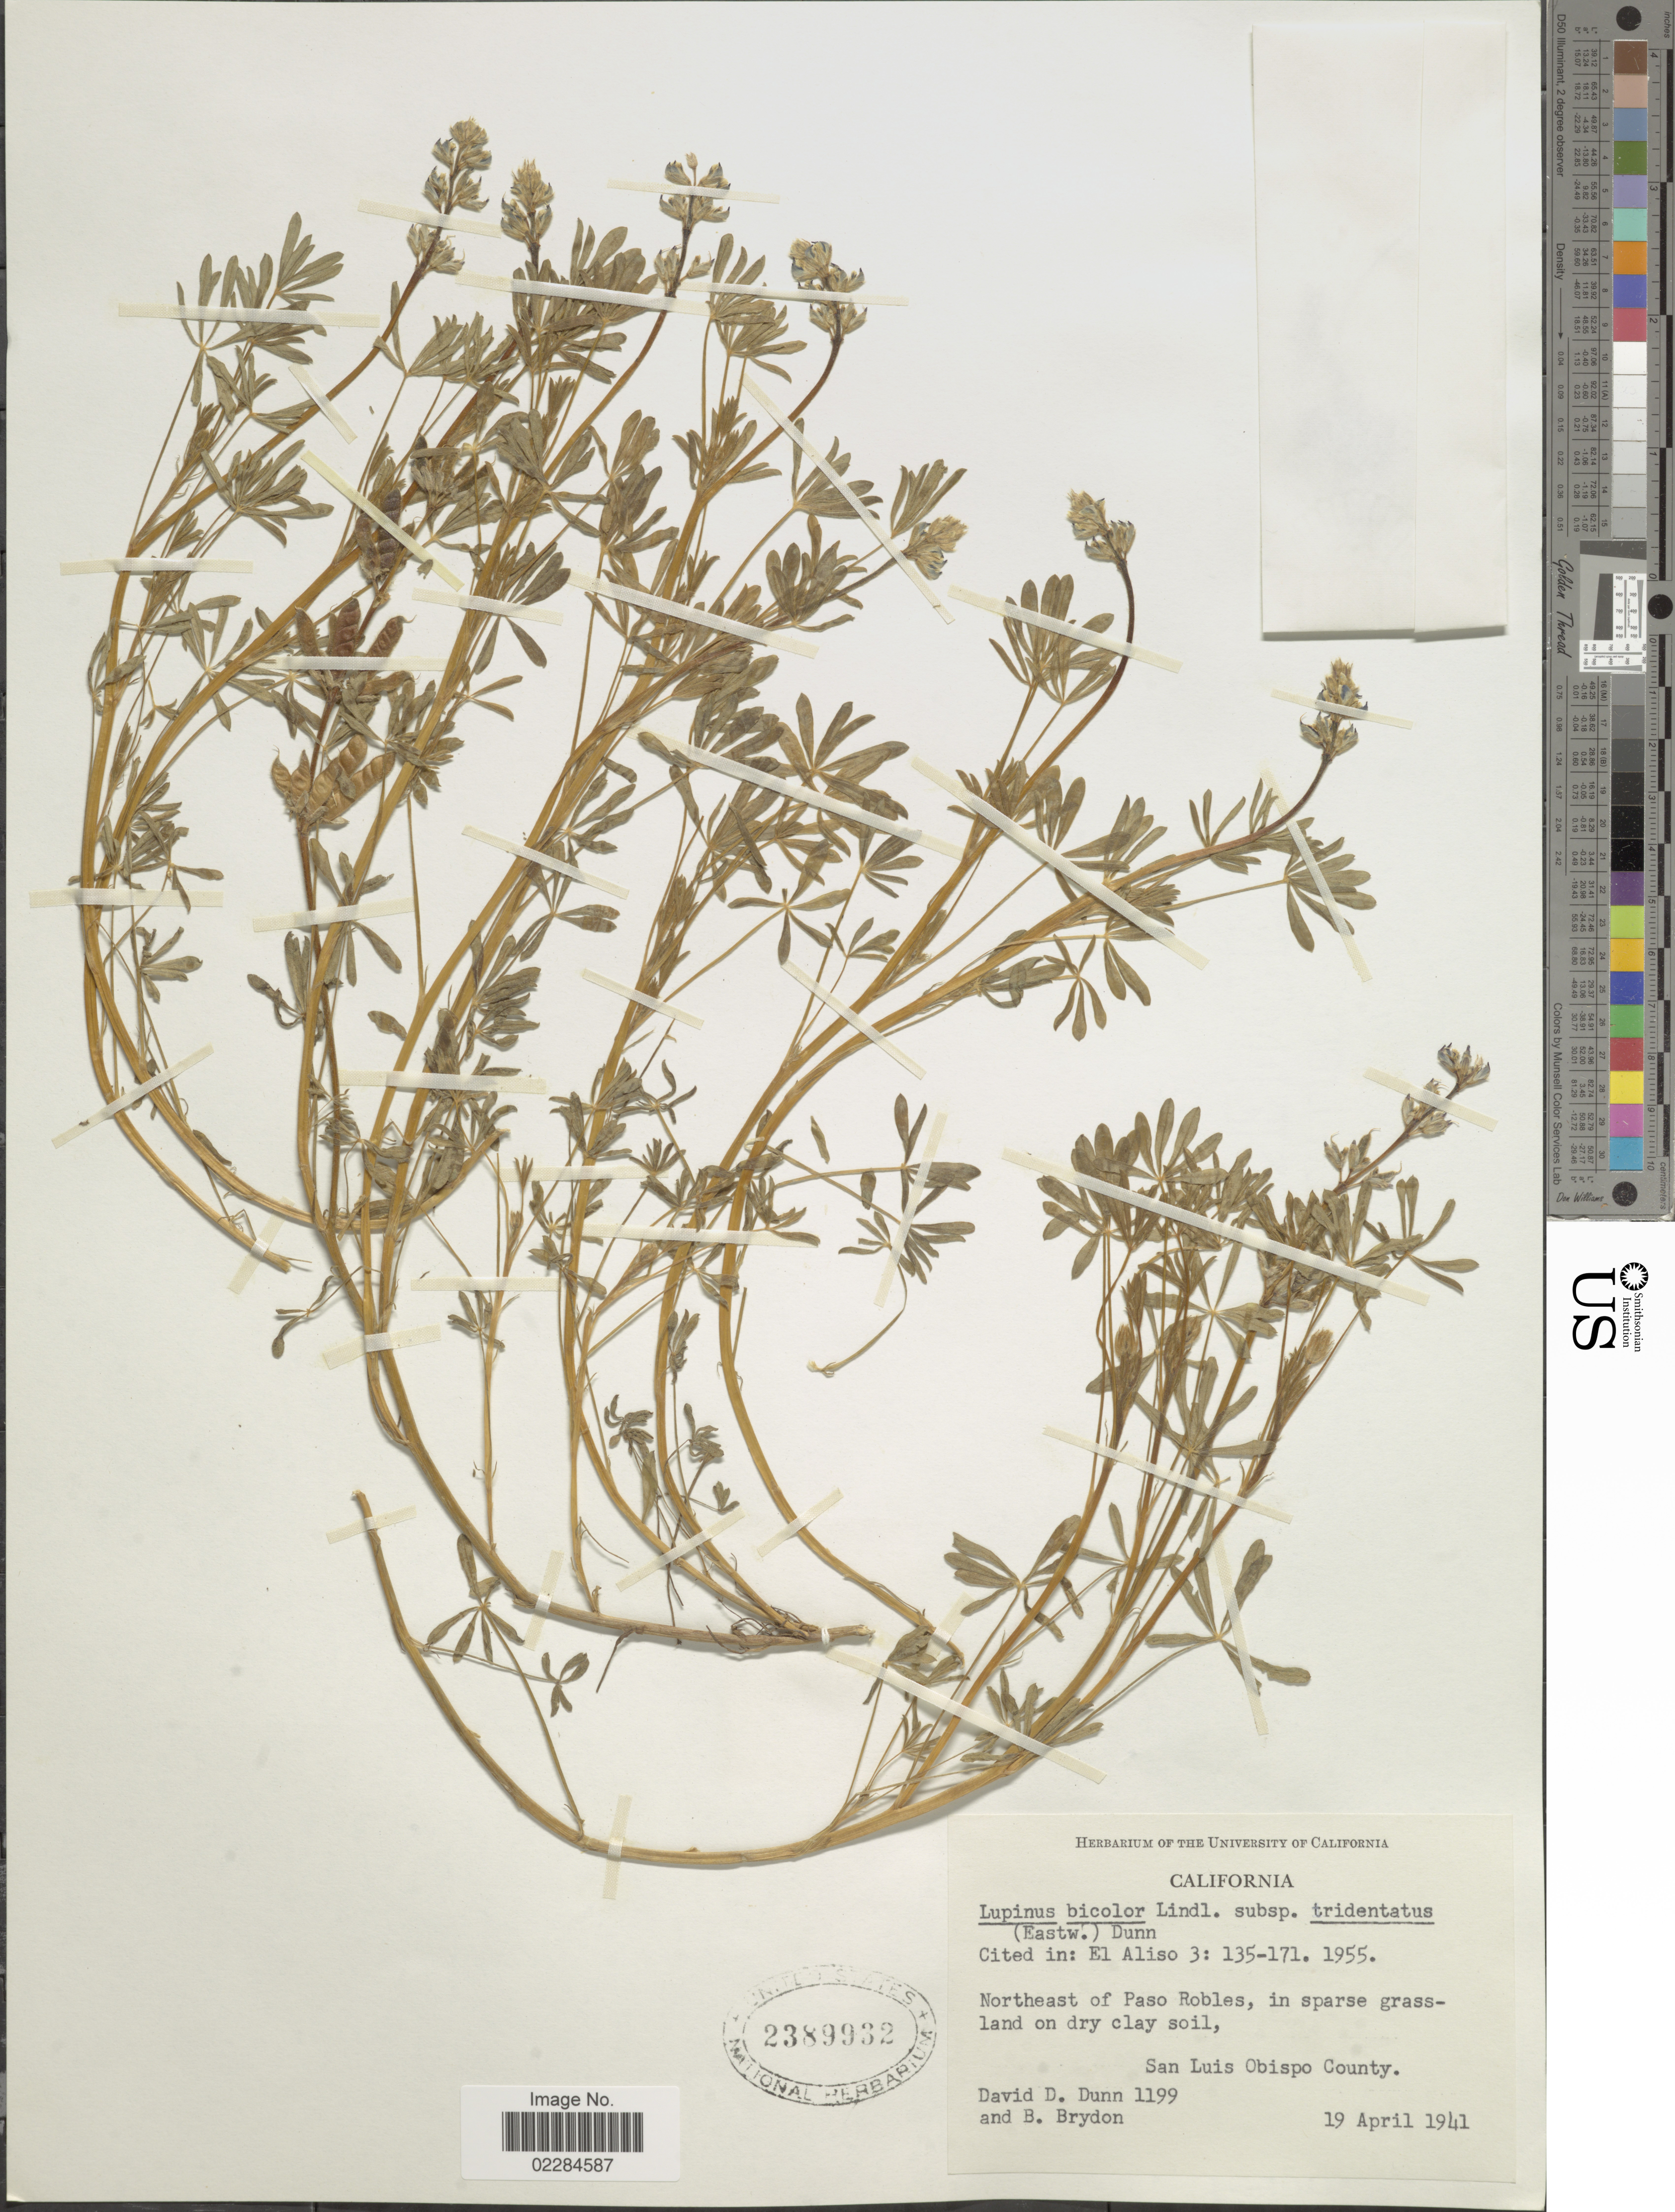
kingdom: Plantae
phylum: Tracheophyta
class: Magnoliopsida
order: Fabales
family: Fabaceae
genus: Lupinus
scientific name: Lupinus bicolor var. tridentatus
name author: Lindl.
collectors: D. D. Dunn & B. Brydon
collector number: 1199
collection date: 1941-04-19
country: United States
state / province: California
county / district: San Luis Obispo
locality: Northeast of Paso robles, in sparse grassland on dry clay soil, San Luis Obispo County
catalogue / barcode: US 2389932